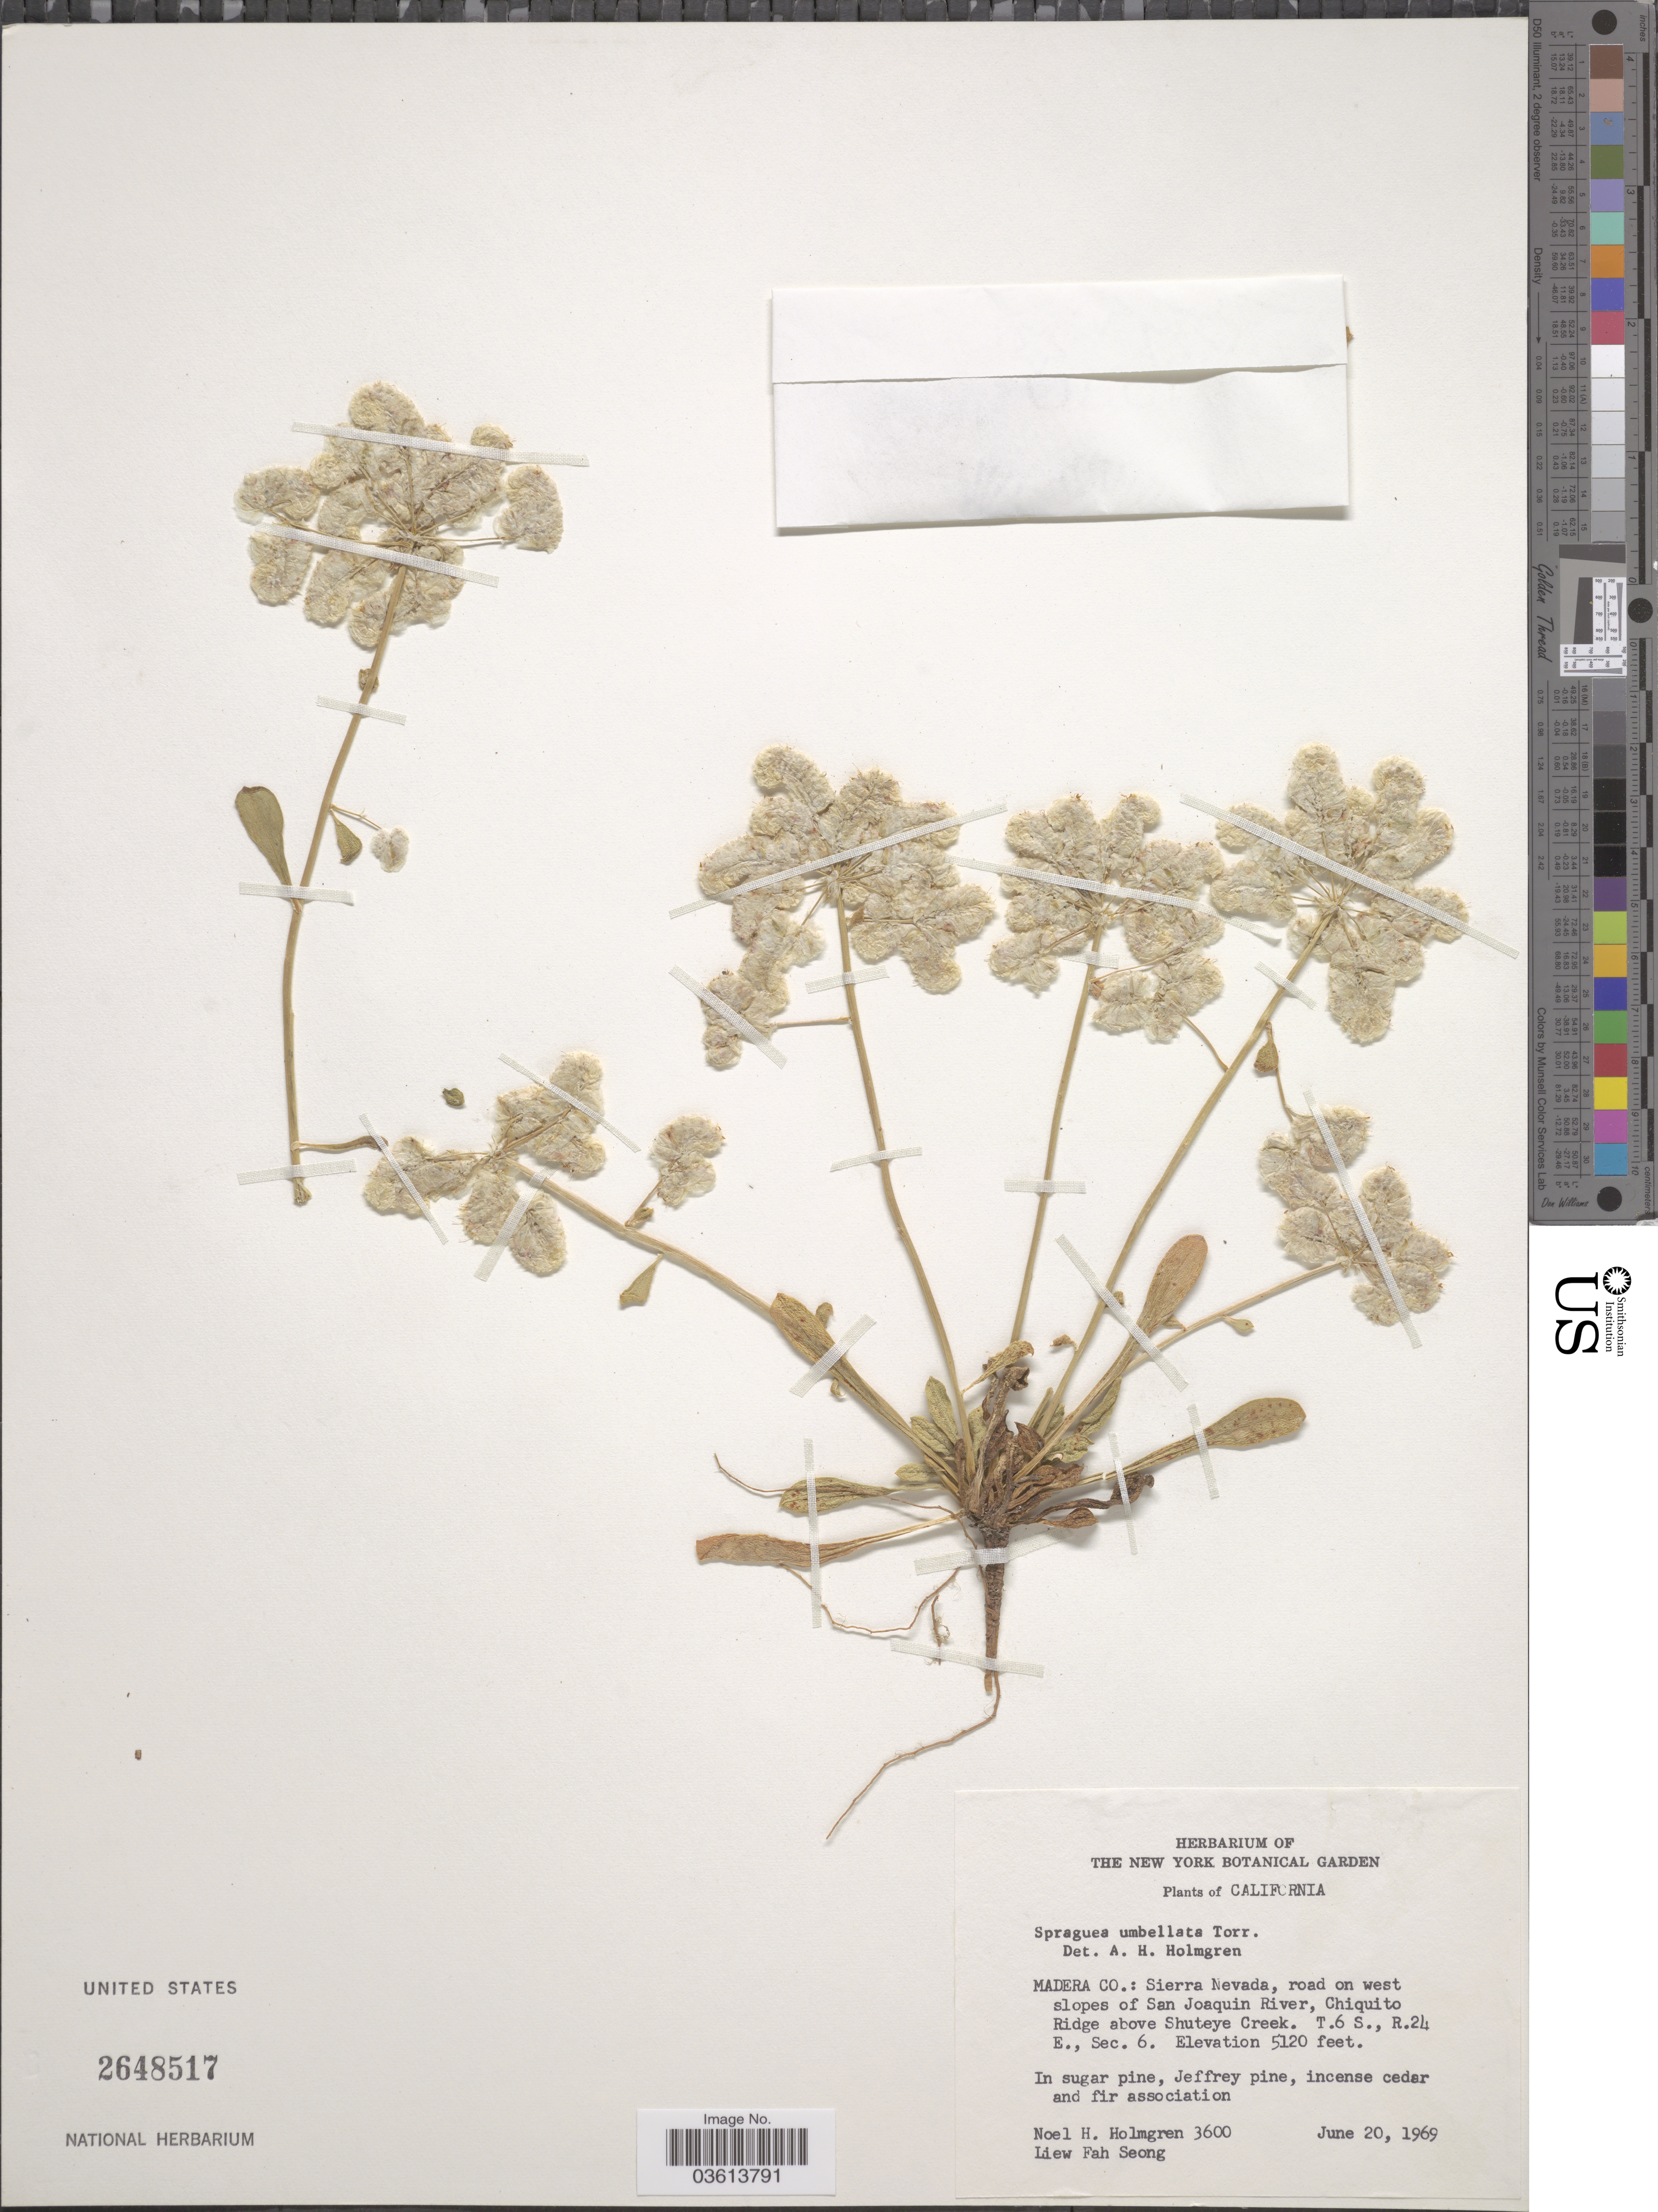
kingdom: Plantae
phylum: Tracheophyta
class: Magnoliopsida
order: Caryophyllales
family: Montiaceae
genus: Calyptridium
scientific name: Calyptridium monospermum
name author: Greene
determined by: Strong, Mark T., (BOT), Smithsonian Institution - National Museum of Natural History (UNITED STATES)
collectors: N. H. Holmgren & L. F. Seong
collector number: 3600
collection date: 1969-06-20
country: United States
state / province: California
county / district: Madera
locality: Madera Co.: Sierra Nevada, road on west slopes of San Joaquin River, Chiquito Ridge above Shuteye Creek. T. 6 S., R.24 E., Sec. 6.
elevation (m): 1561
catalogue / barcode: US 2648517